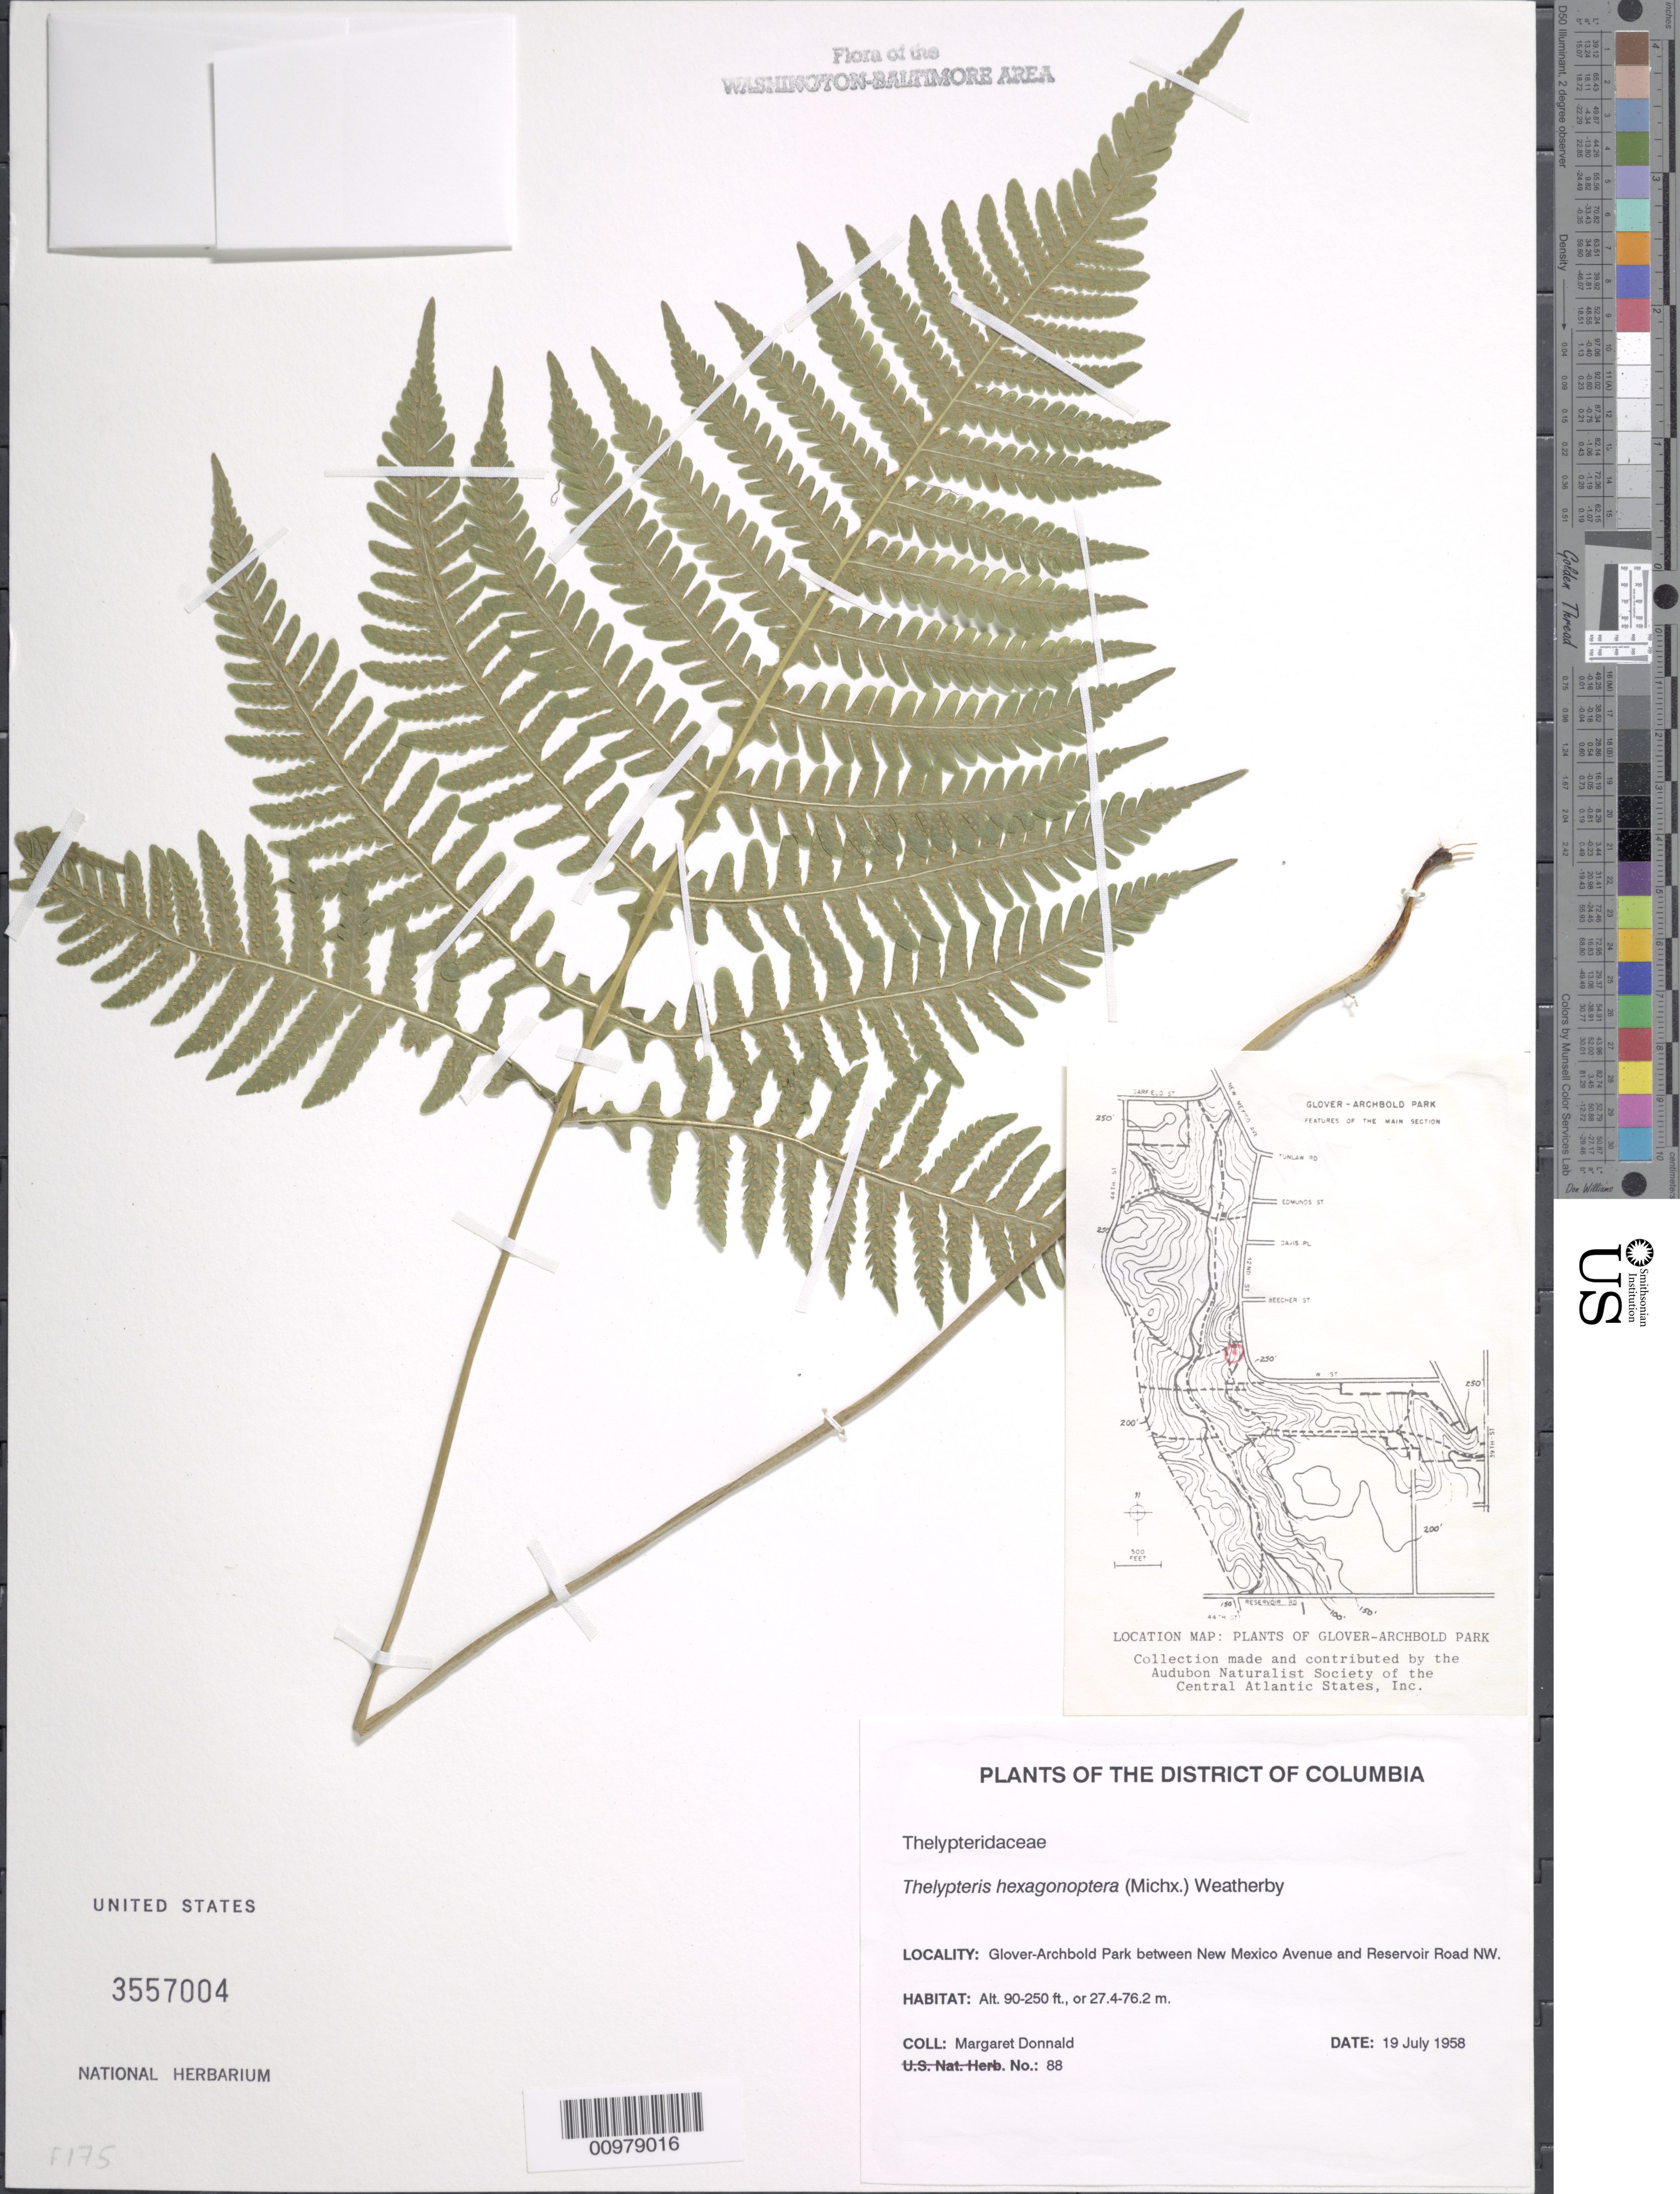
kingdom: Plantae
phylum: Tracheophyta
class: Polypodiopsida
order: Polypodiales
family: Thelypteridaceae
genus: Phegopteris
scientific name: Phegopteris hexagonoptera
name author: (Michx.) Fée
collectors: M. Donnald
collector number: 88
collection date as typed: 19 July 1958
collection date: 1958-07-19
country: United States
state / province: District of Columbia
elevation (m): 27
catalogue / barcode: US 3557004